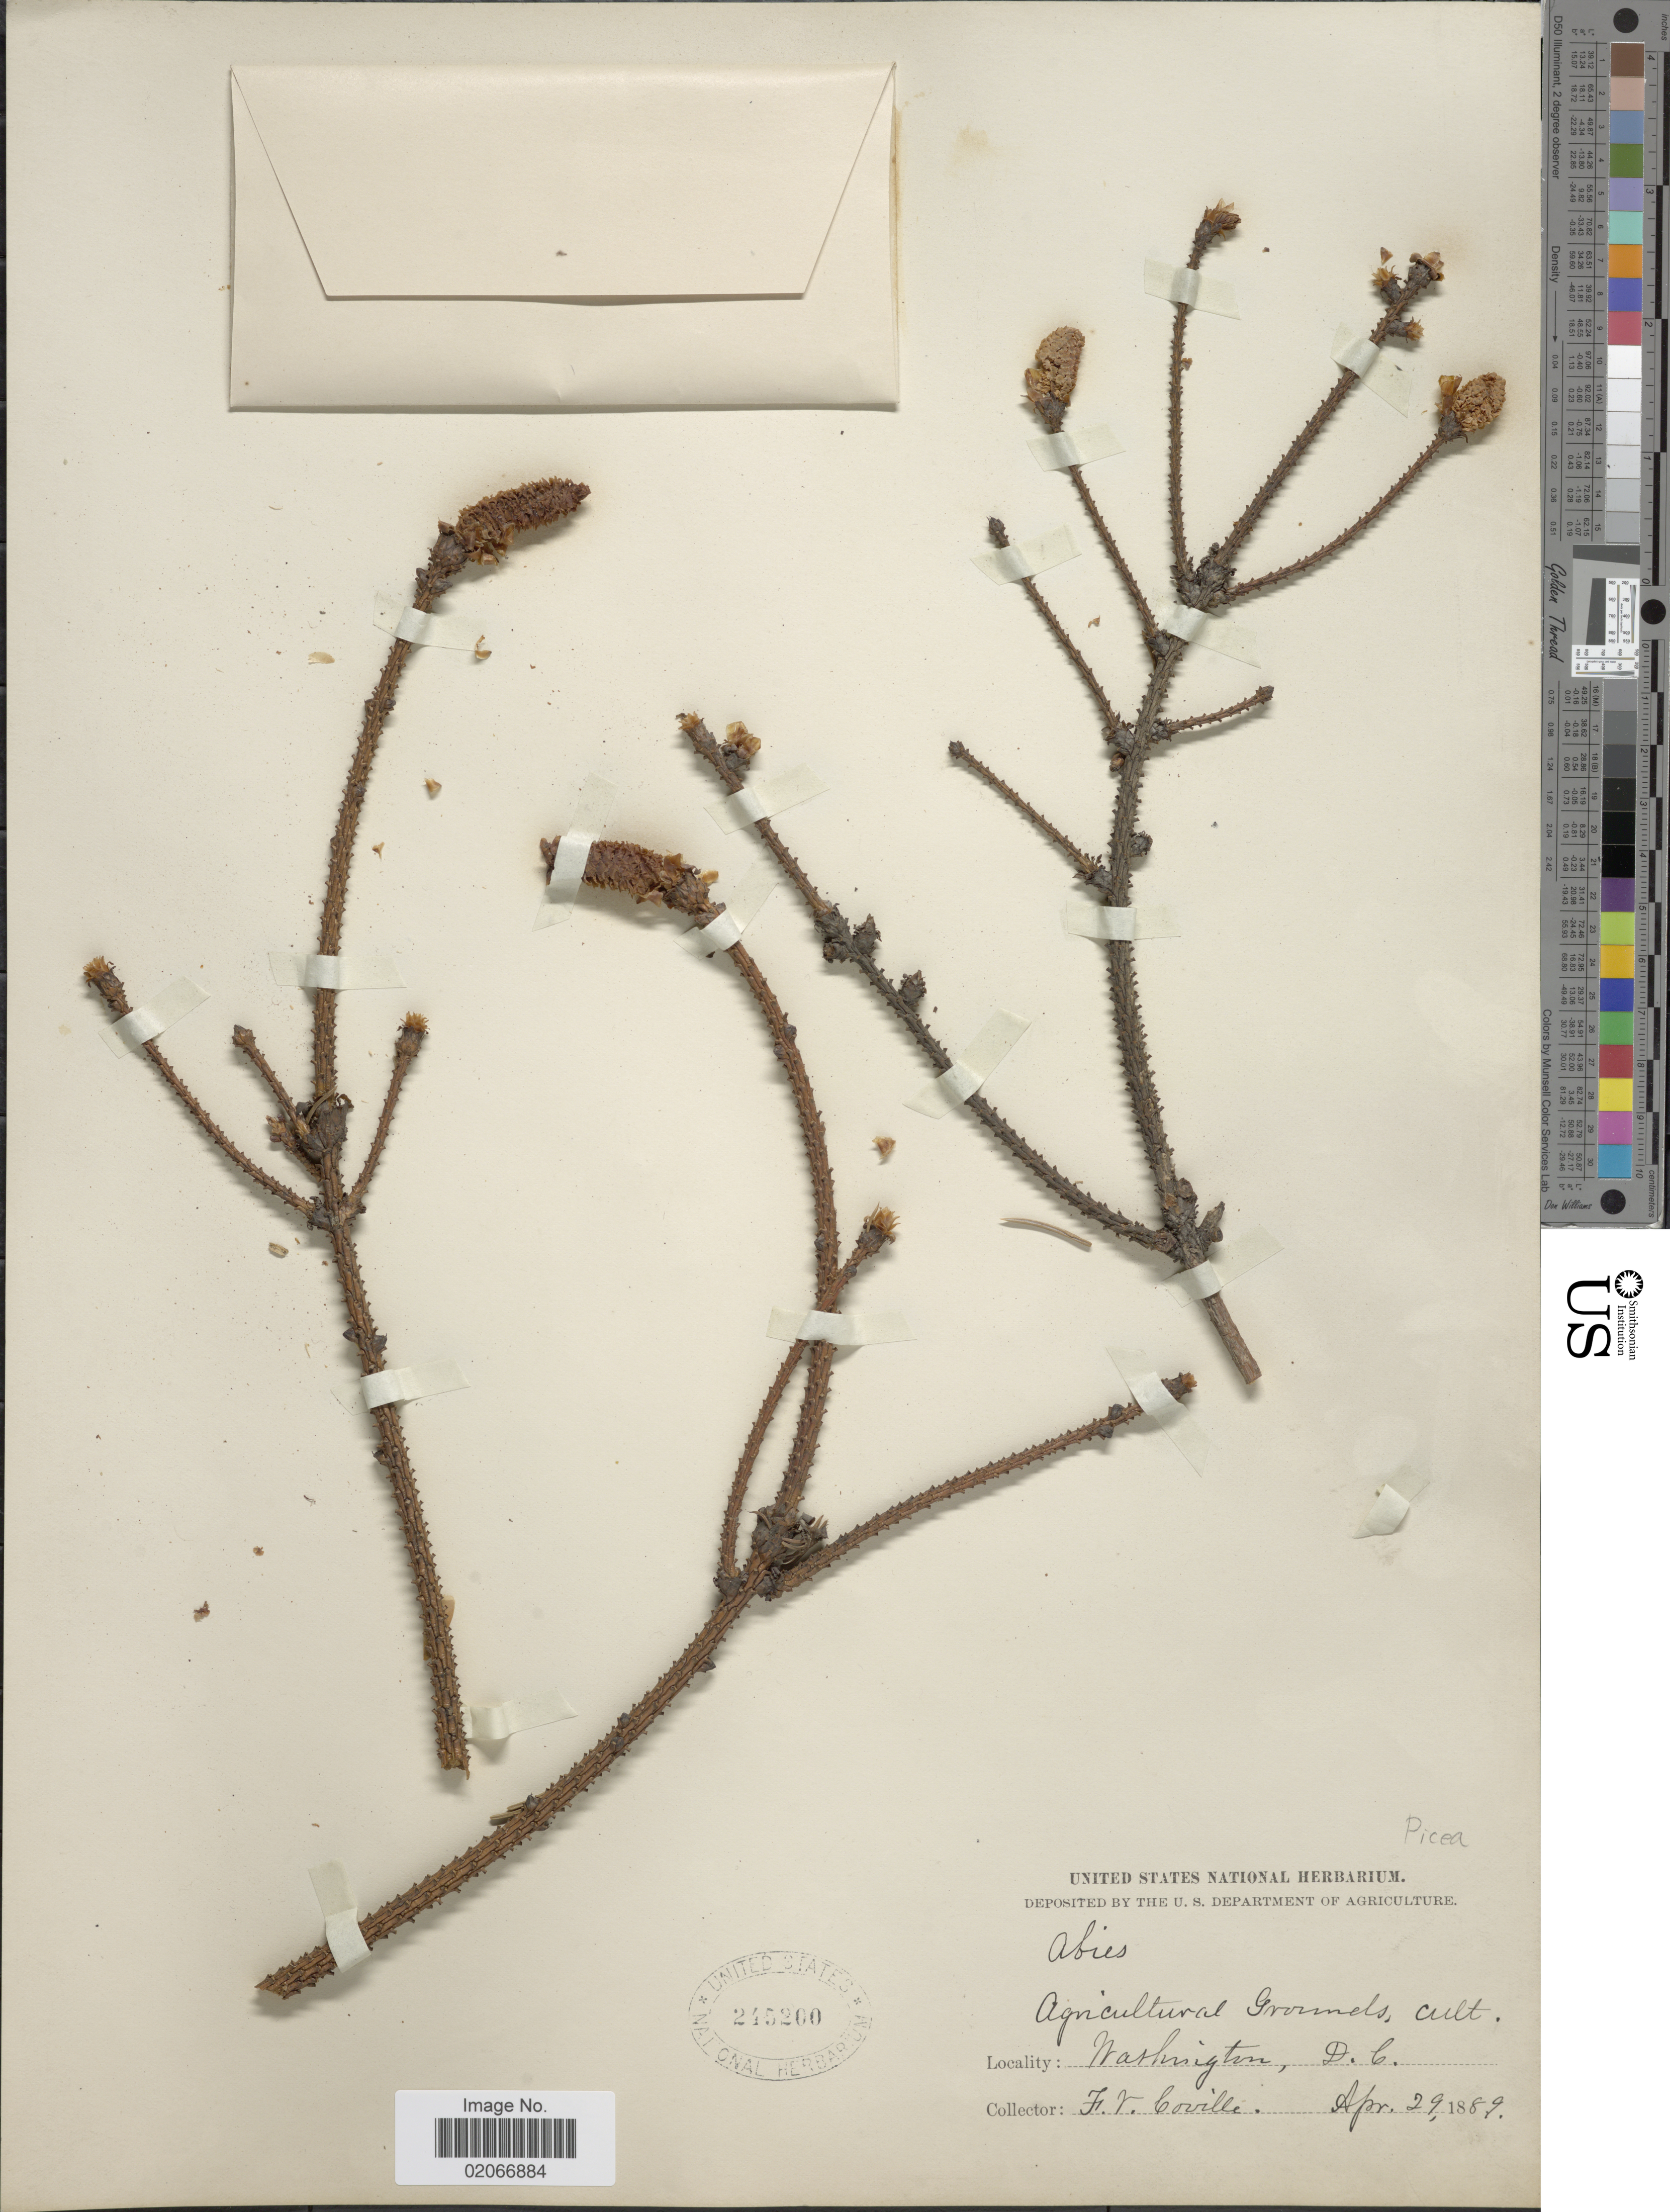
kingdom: Plantae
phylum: Tracheophyta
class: Pinopsida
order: Pinales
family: Pinaceae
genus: Picea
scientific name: Picea sp.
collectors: F. V. Coville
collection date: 1889-04-29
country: United States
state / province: District of Columbia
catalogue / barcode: US 245200